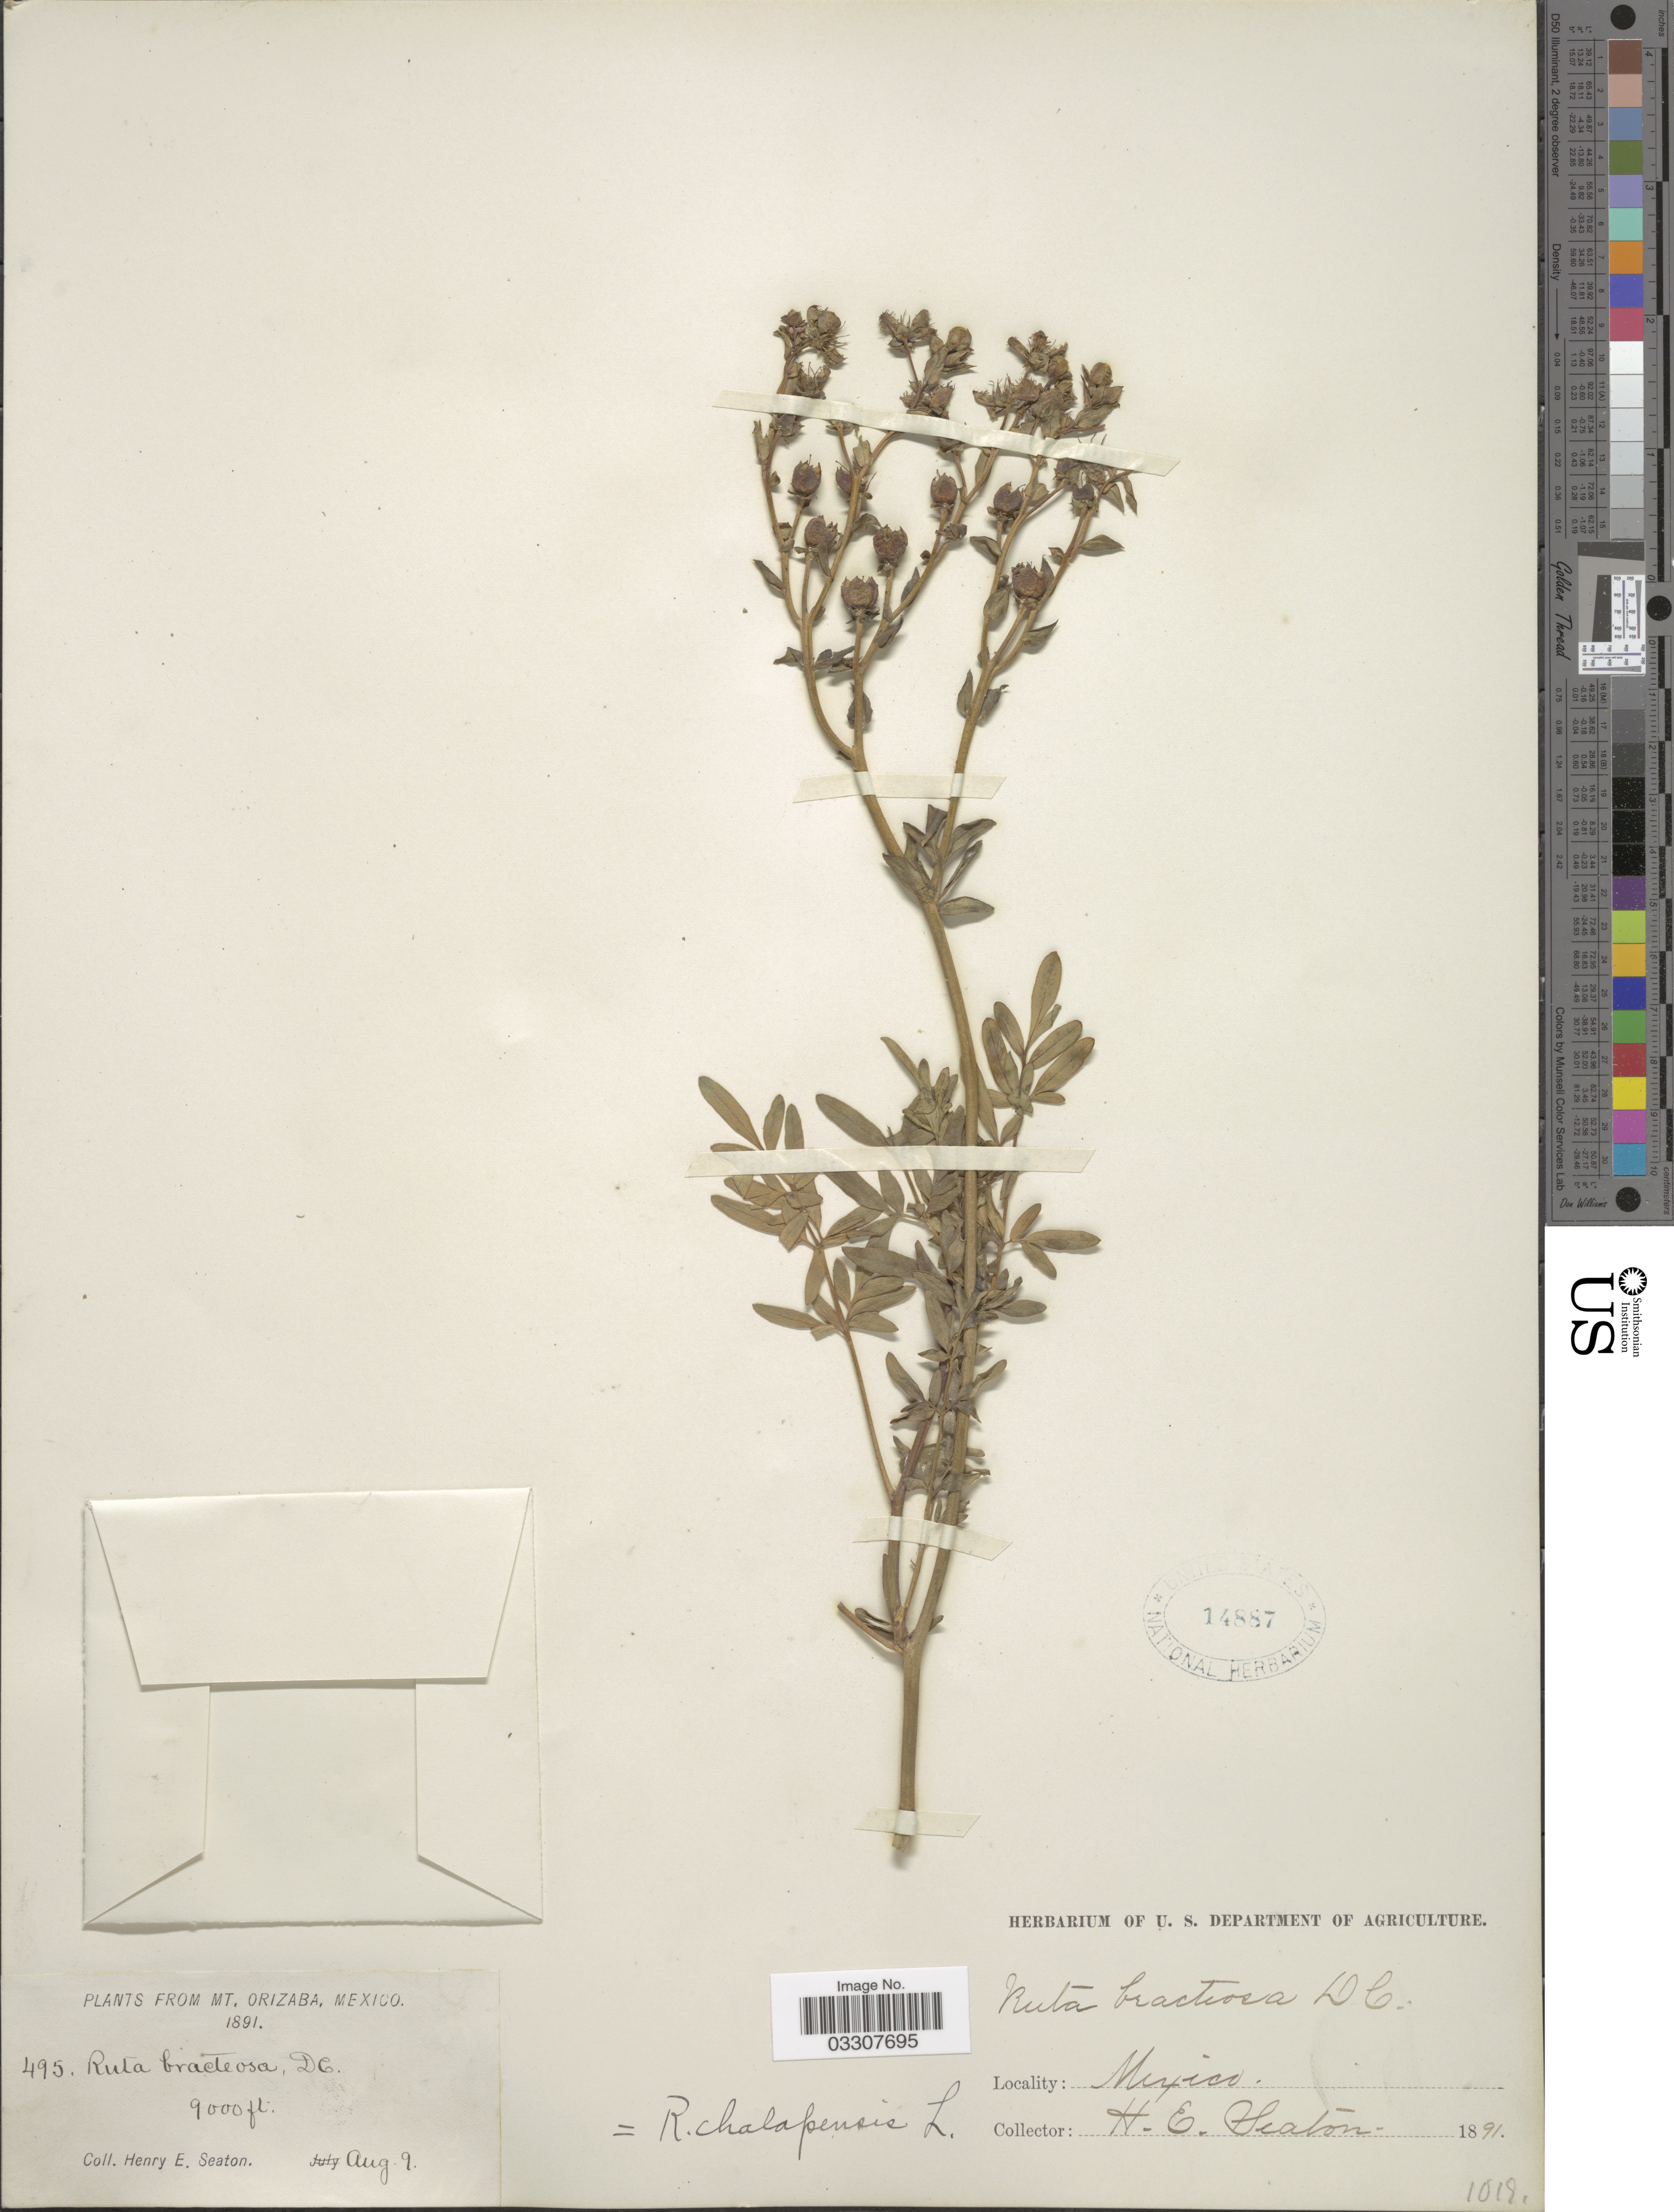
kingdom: Plantae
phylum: Tracheophyta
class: Magnoliopsida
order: Sapindales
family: Rutaceae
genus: Ruta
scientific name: Ruta chalepensis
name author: L.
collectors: H. E. Seaton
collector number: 495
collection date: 1891-08-09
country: Mexico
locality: Mt. Orizaba.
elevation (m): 2743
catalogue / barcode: US 14887